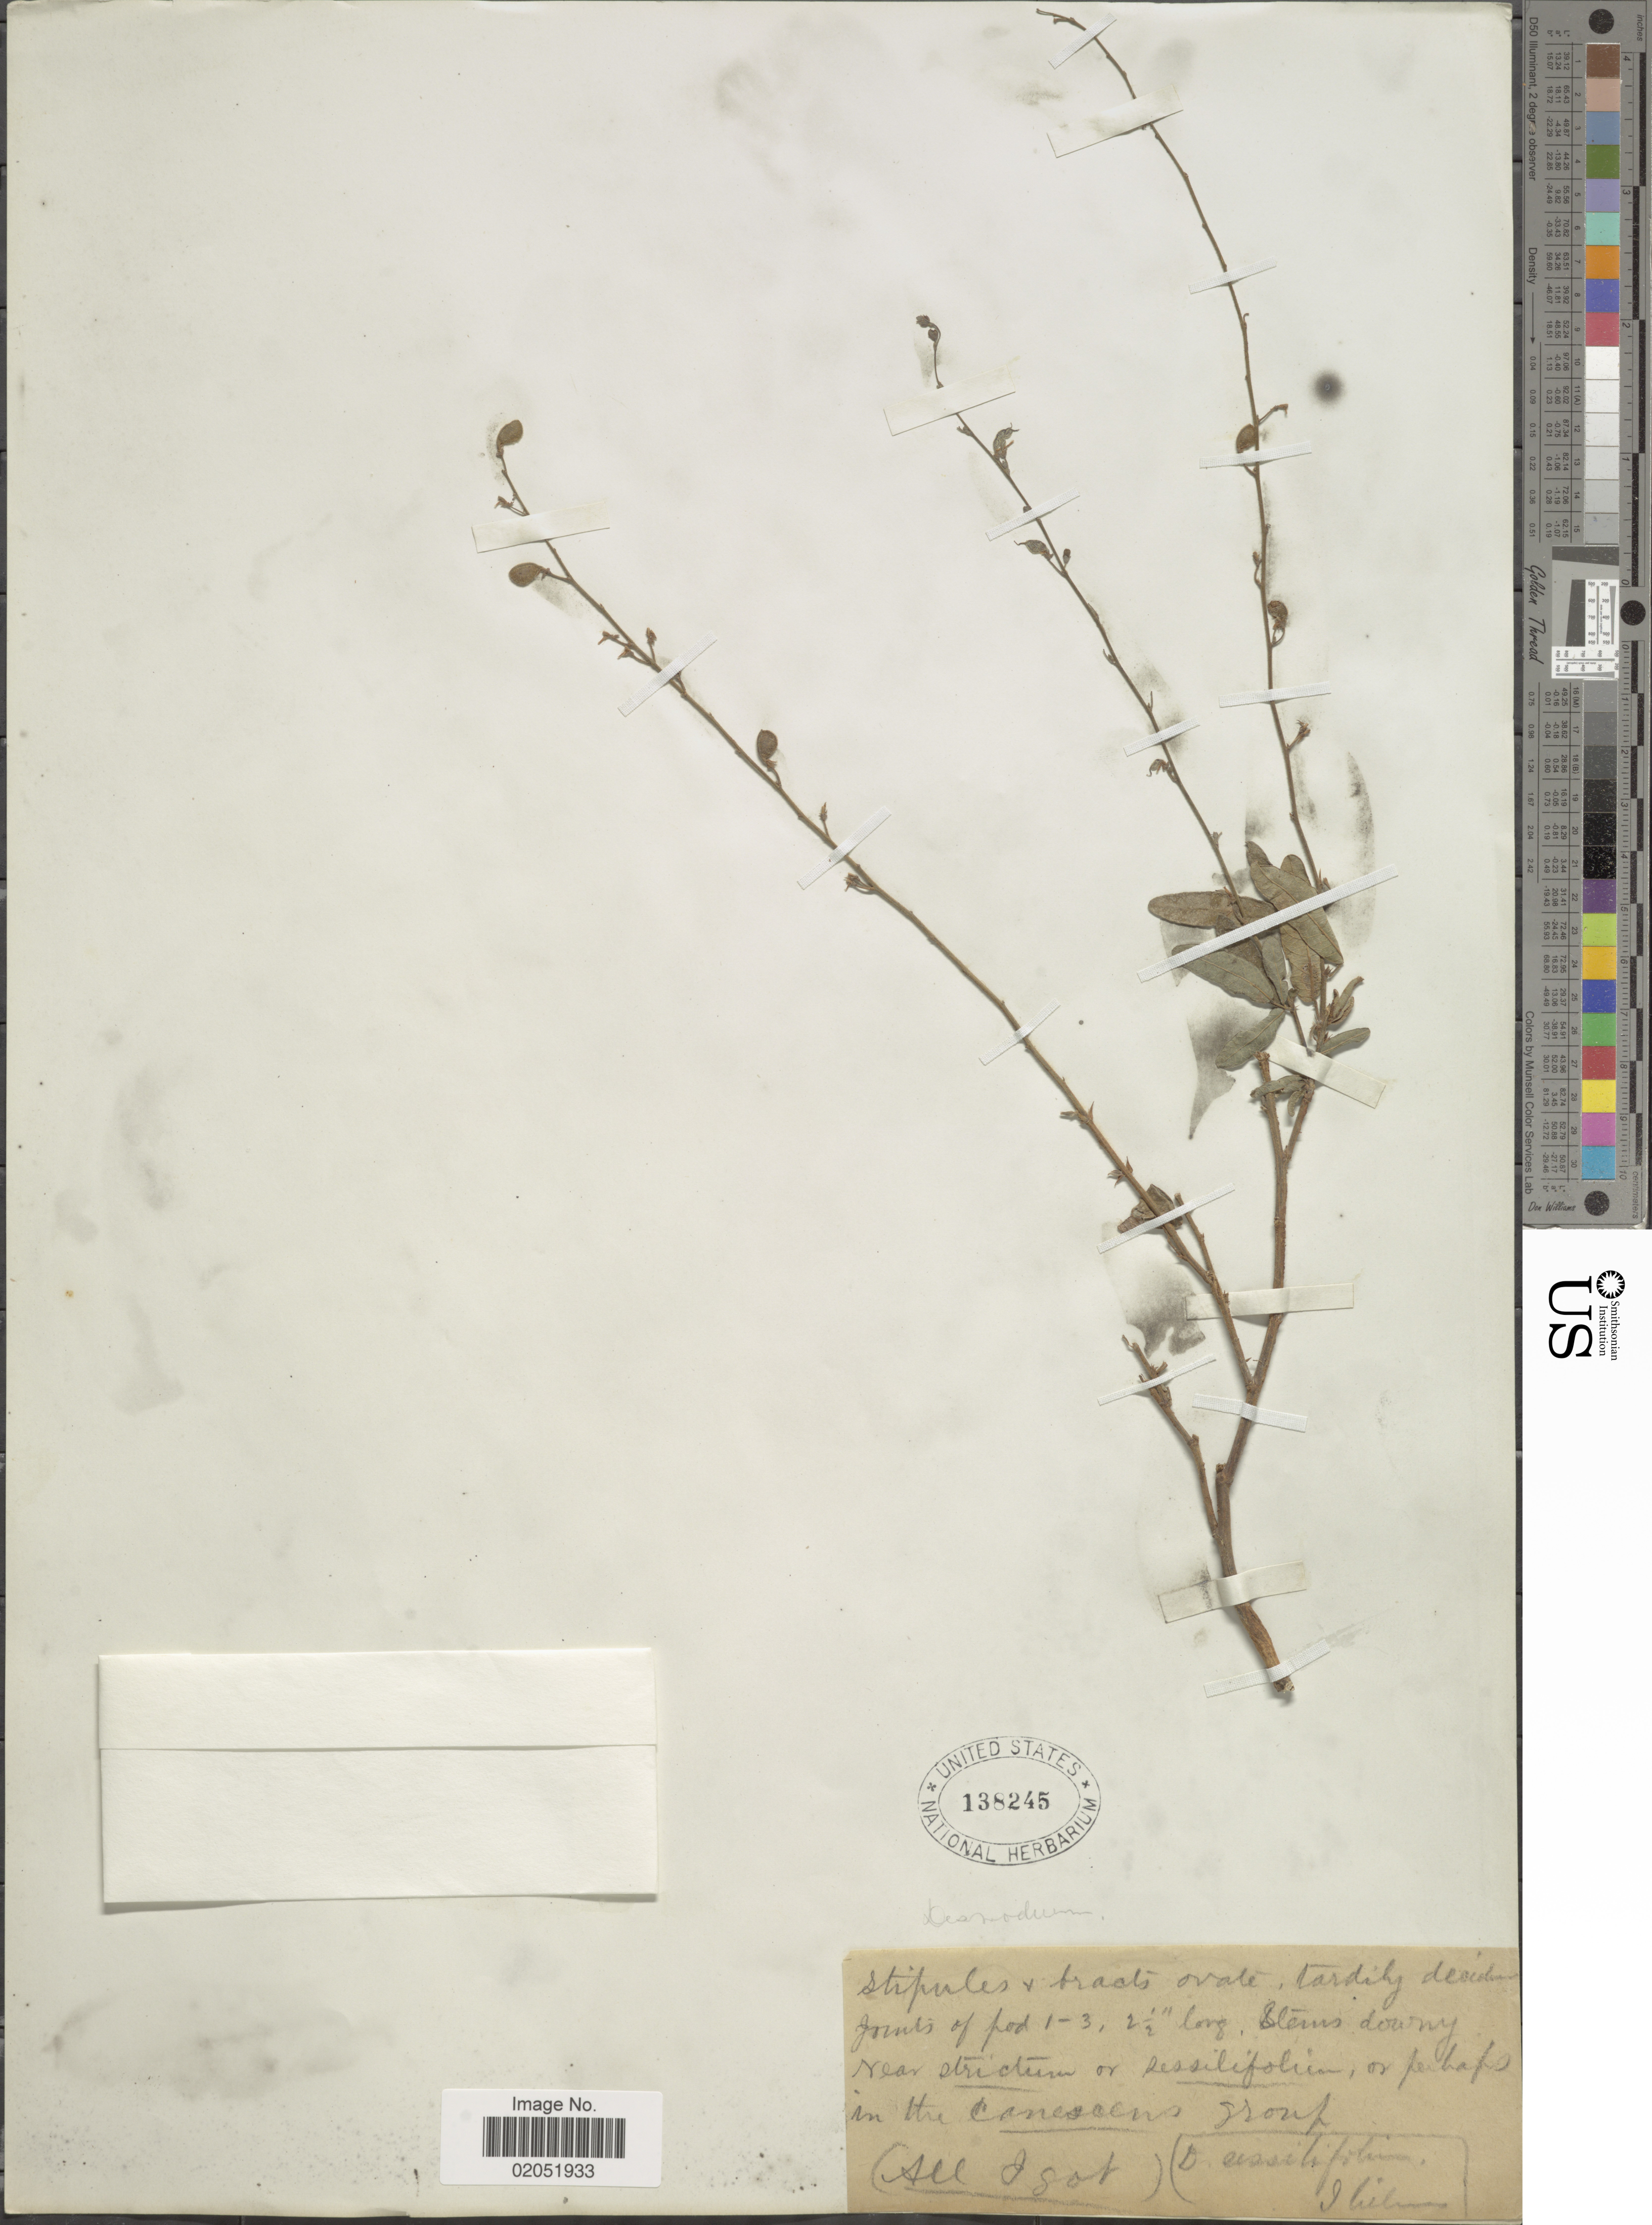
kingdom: Plantae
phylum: Tracheophyta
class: Magnoliopsida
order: Fabales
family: Fabaceae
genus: Desmodium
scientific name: Desmodium sp.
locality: In the Canescens group.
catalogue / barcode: US 138245